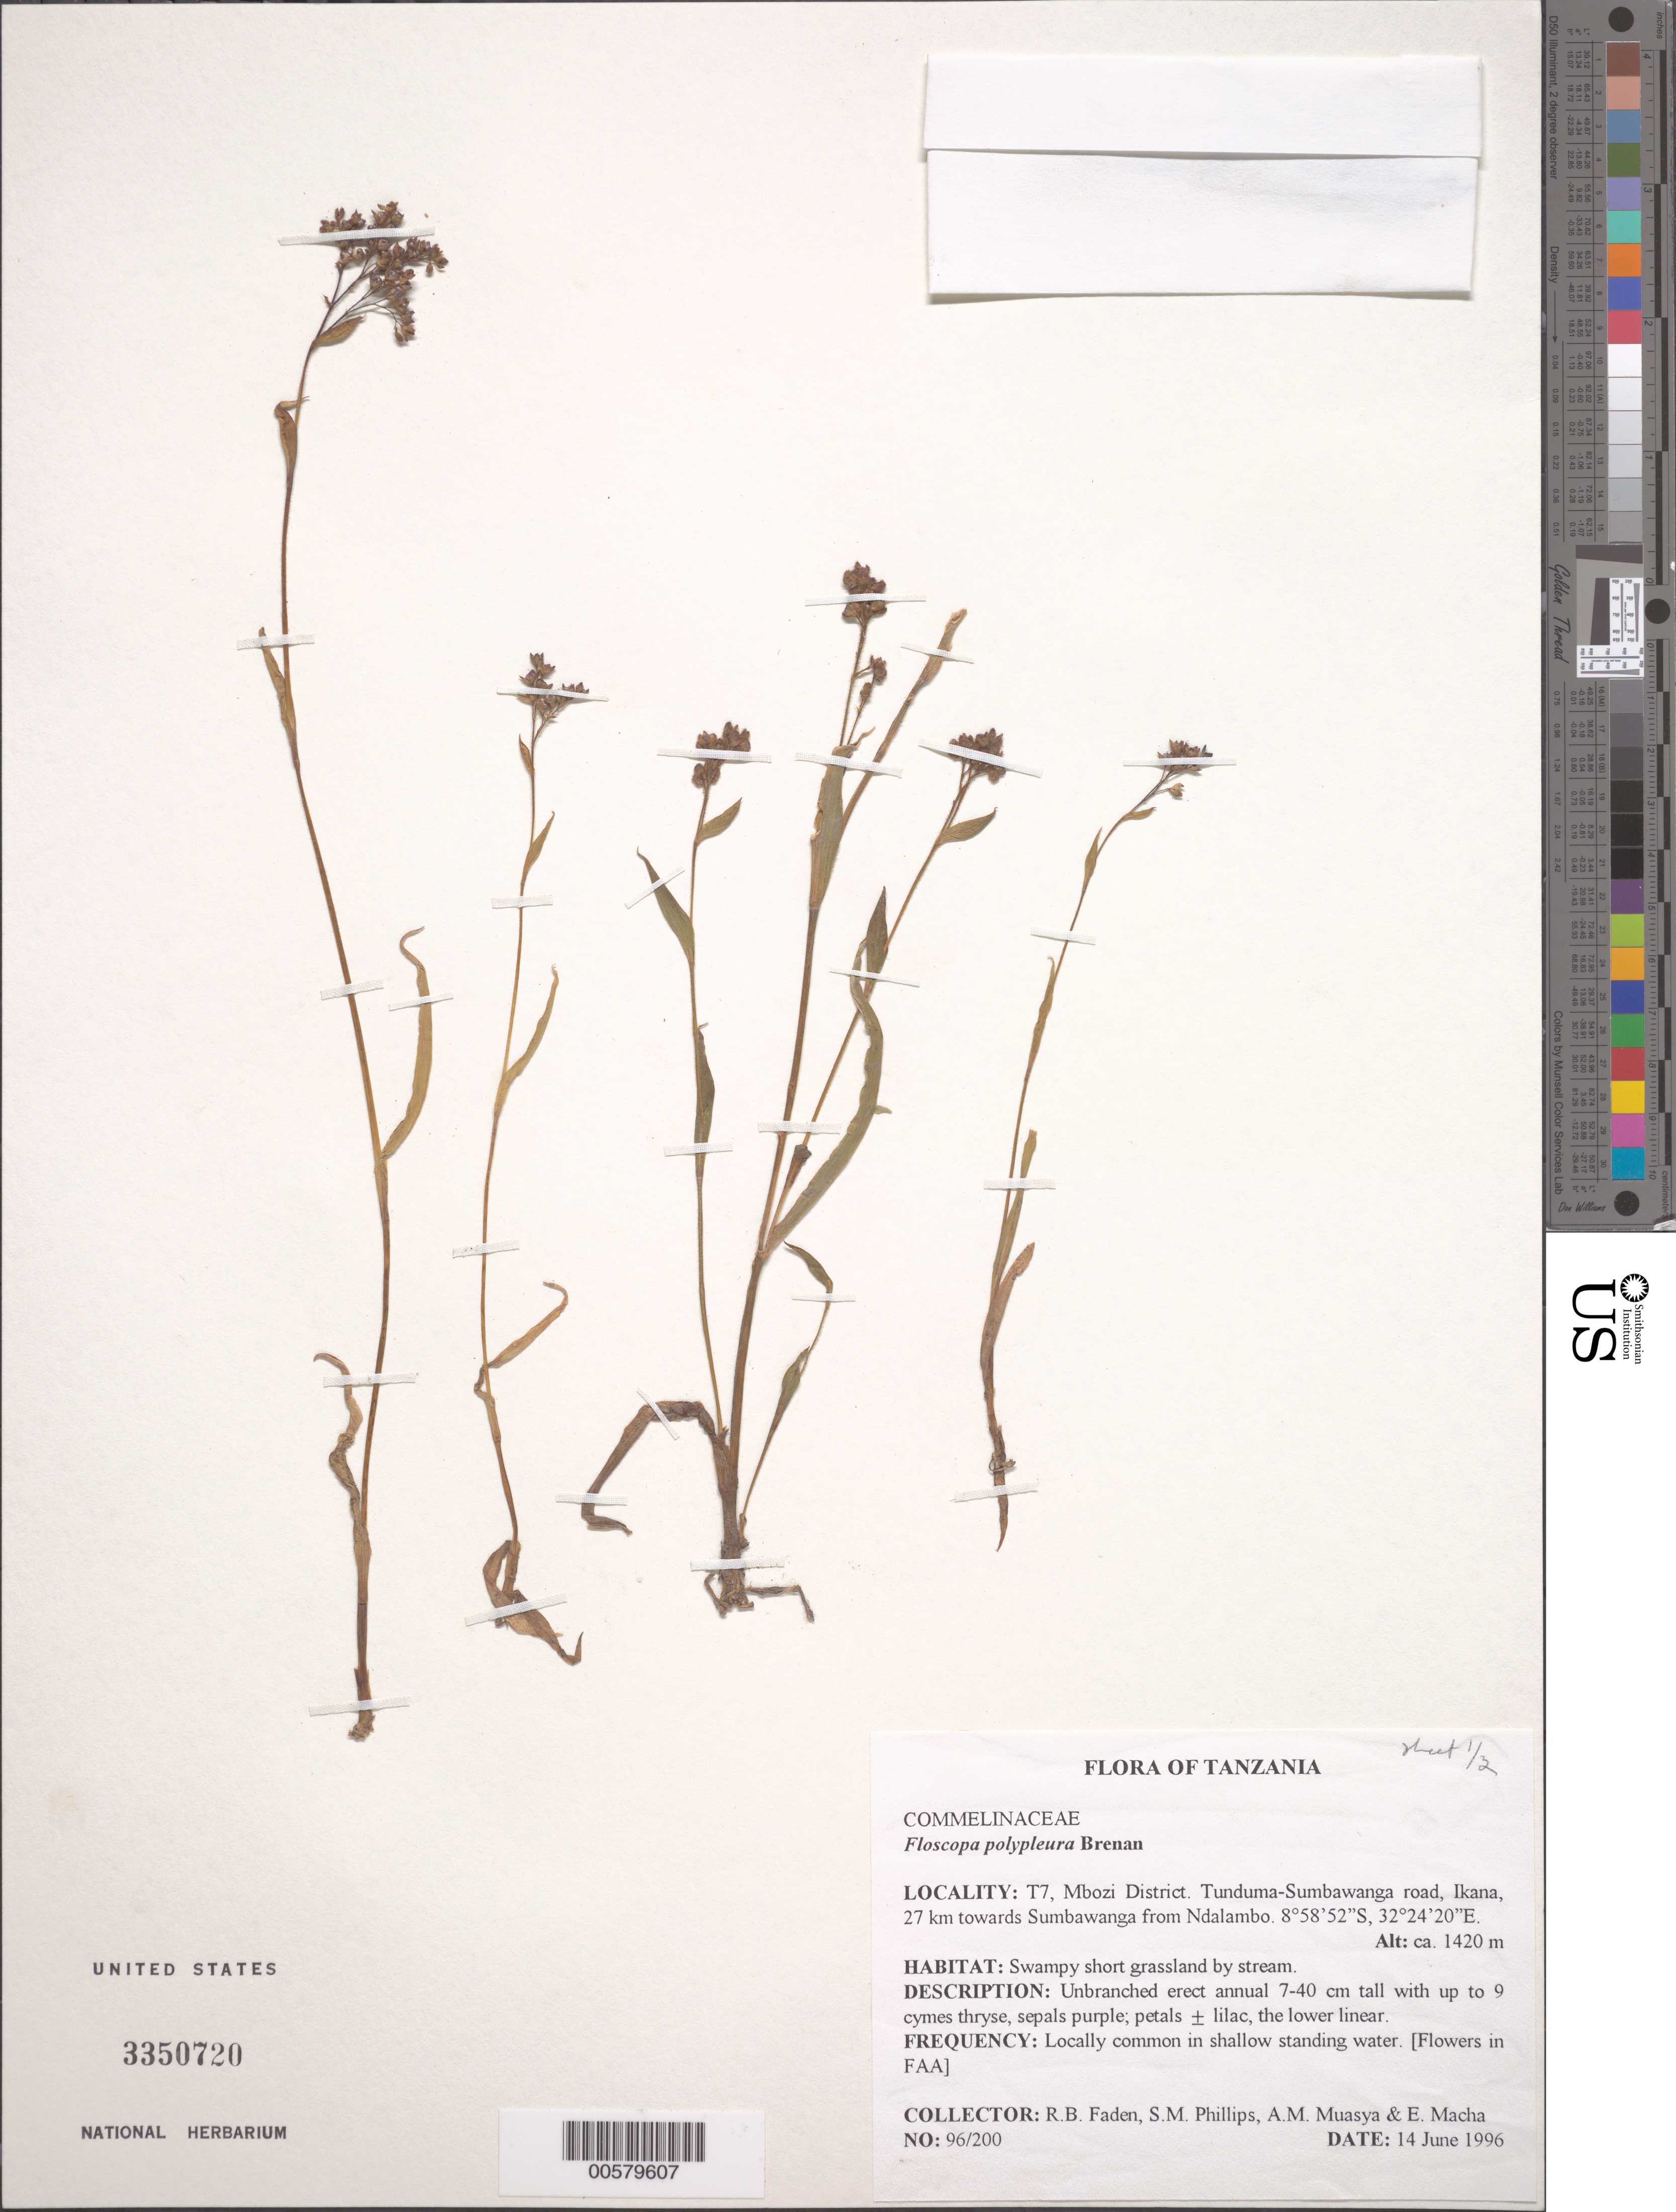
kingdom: Plantae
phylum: Tracheophyta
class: Liliopsida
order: Commelinales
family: Commelinaceae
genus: Floscopa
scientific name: Floscopa polypleura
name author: Brenan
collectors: R. B. Faden, S. M. Phillips, A. Muasya & E. Macha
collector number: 96/200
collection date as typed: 14 Jun 1996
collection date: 1996-06-14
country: Tanzania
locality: T7, mbozi dist., tunduma-sumbawanga road, ikana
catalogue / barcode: US 3350720